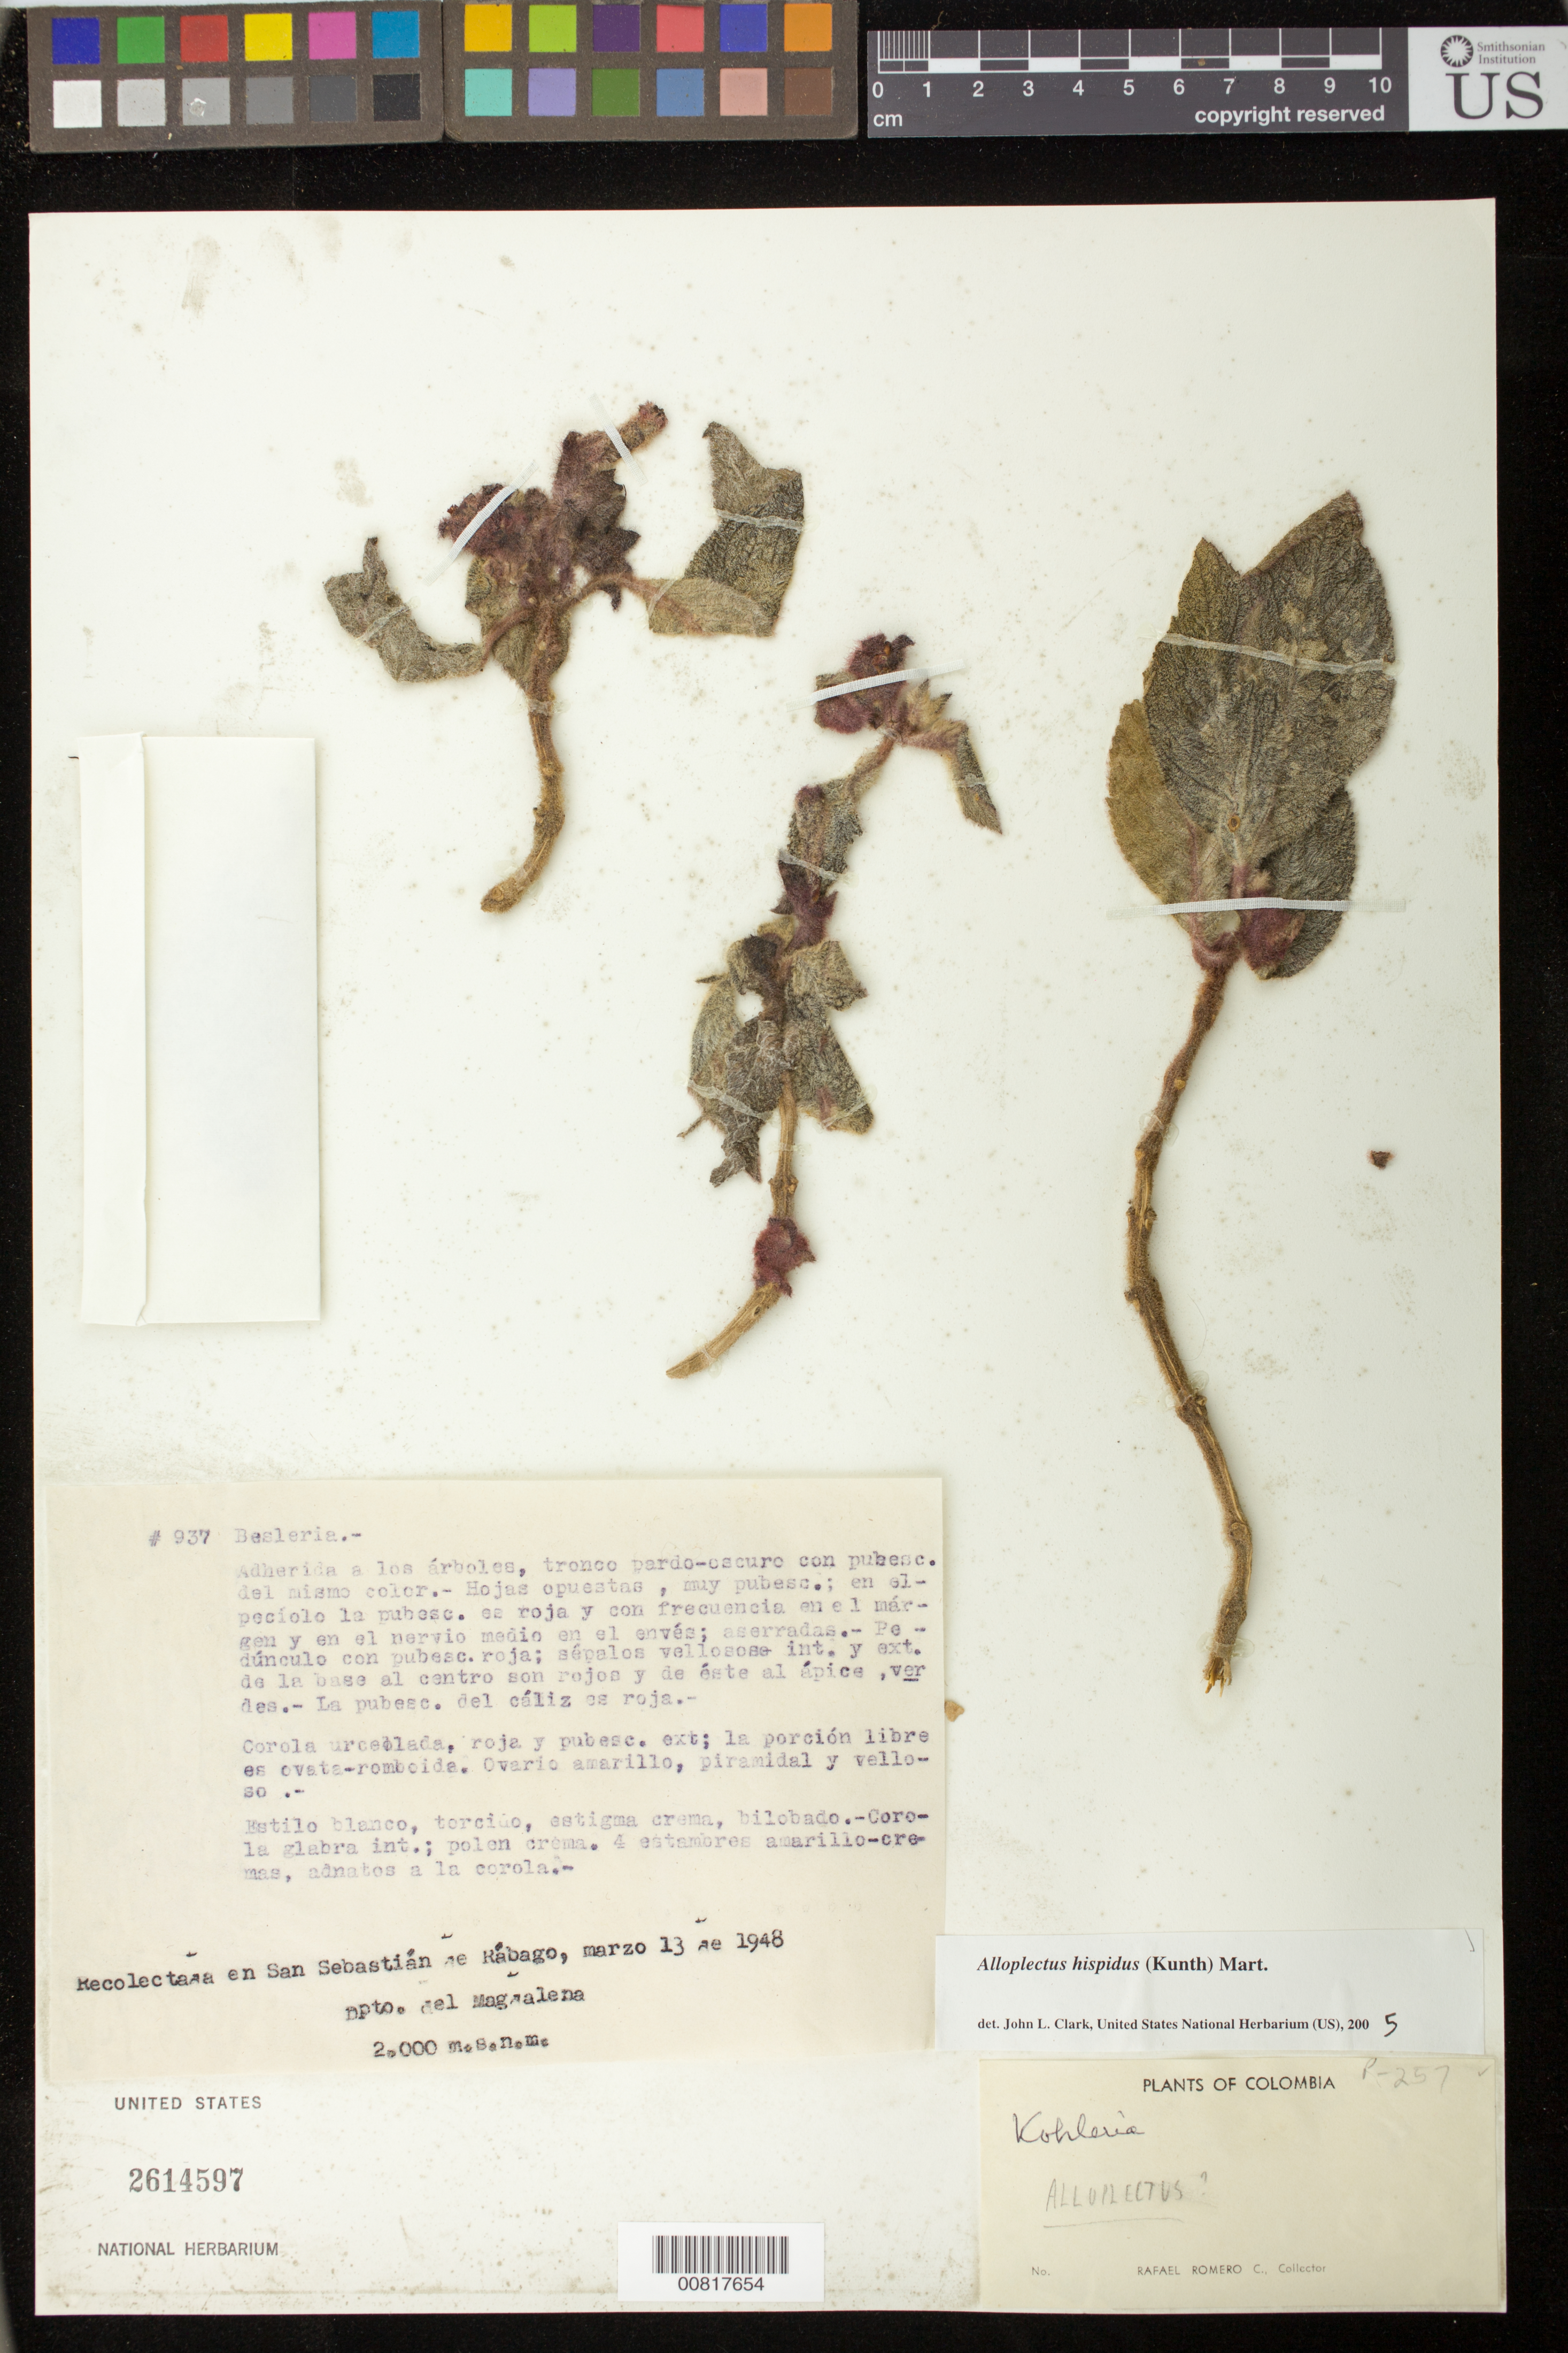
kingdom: Plantae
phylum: Tracheophyta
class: Magnoliopsida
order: Lamiales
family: Gesneriaceae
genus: Alloplectus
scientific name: Alloplectus hispidus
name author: (Kunth) Mart.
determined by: Clark, J. L., (SEL), The Marie Selby Botanical Garden (UNITED STATES)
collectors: R. Romero Castañeda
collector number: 937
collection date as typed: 13 Mar 1948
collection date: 1948-03-13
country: Colombia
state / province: Magdalena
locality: San Sabastián de Rábago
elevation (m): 2000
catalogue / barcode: US 2614597